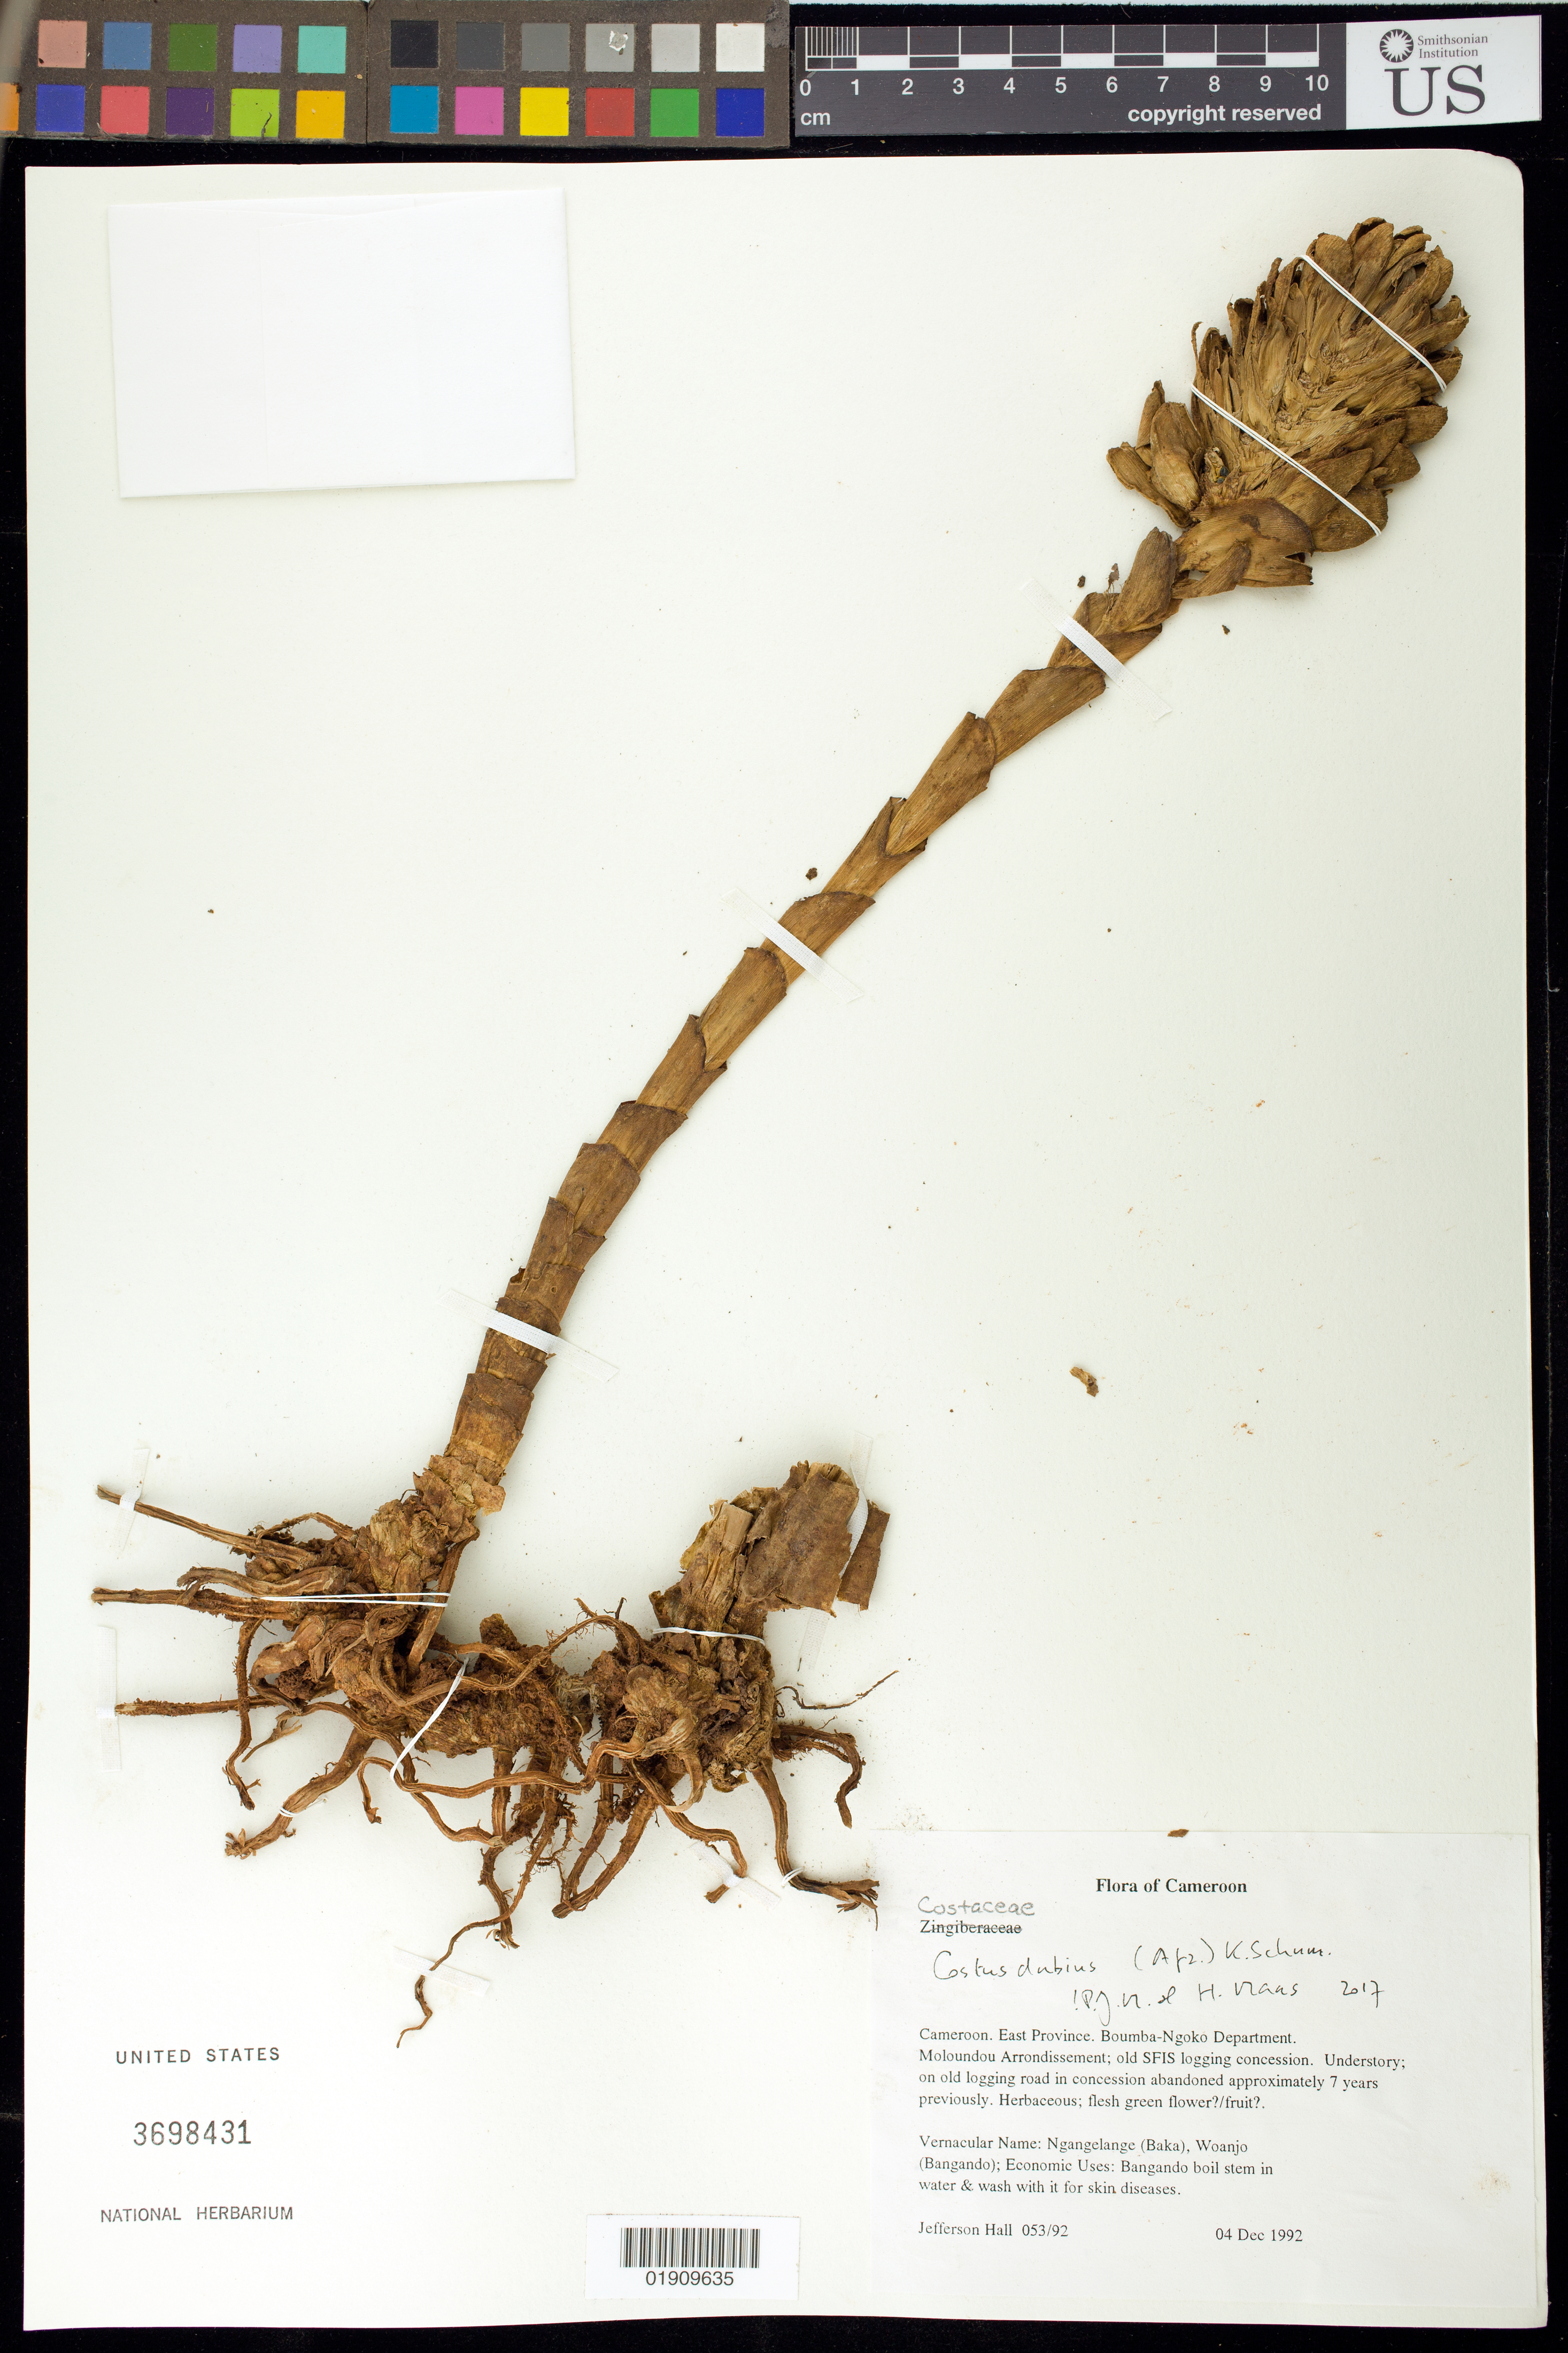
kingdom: Plantae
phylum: Tracheophyta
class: Liliopsida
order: Zingiberales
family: Costaceae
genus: Costus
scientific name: Costus dubius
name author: K. Schum.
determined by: Maas, P. J.; Maas van de Kamer, H.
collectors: J. Hall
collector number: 053/92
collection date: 1992-12-04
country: Cameroon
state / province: Est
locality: Boumba-Ngoko Department. Boumba-Ngoko Department. Moloundou Arroundissement; old SFIS logging concession.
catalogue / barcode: US 3698431